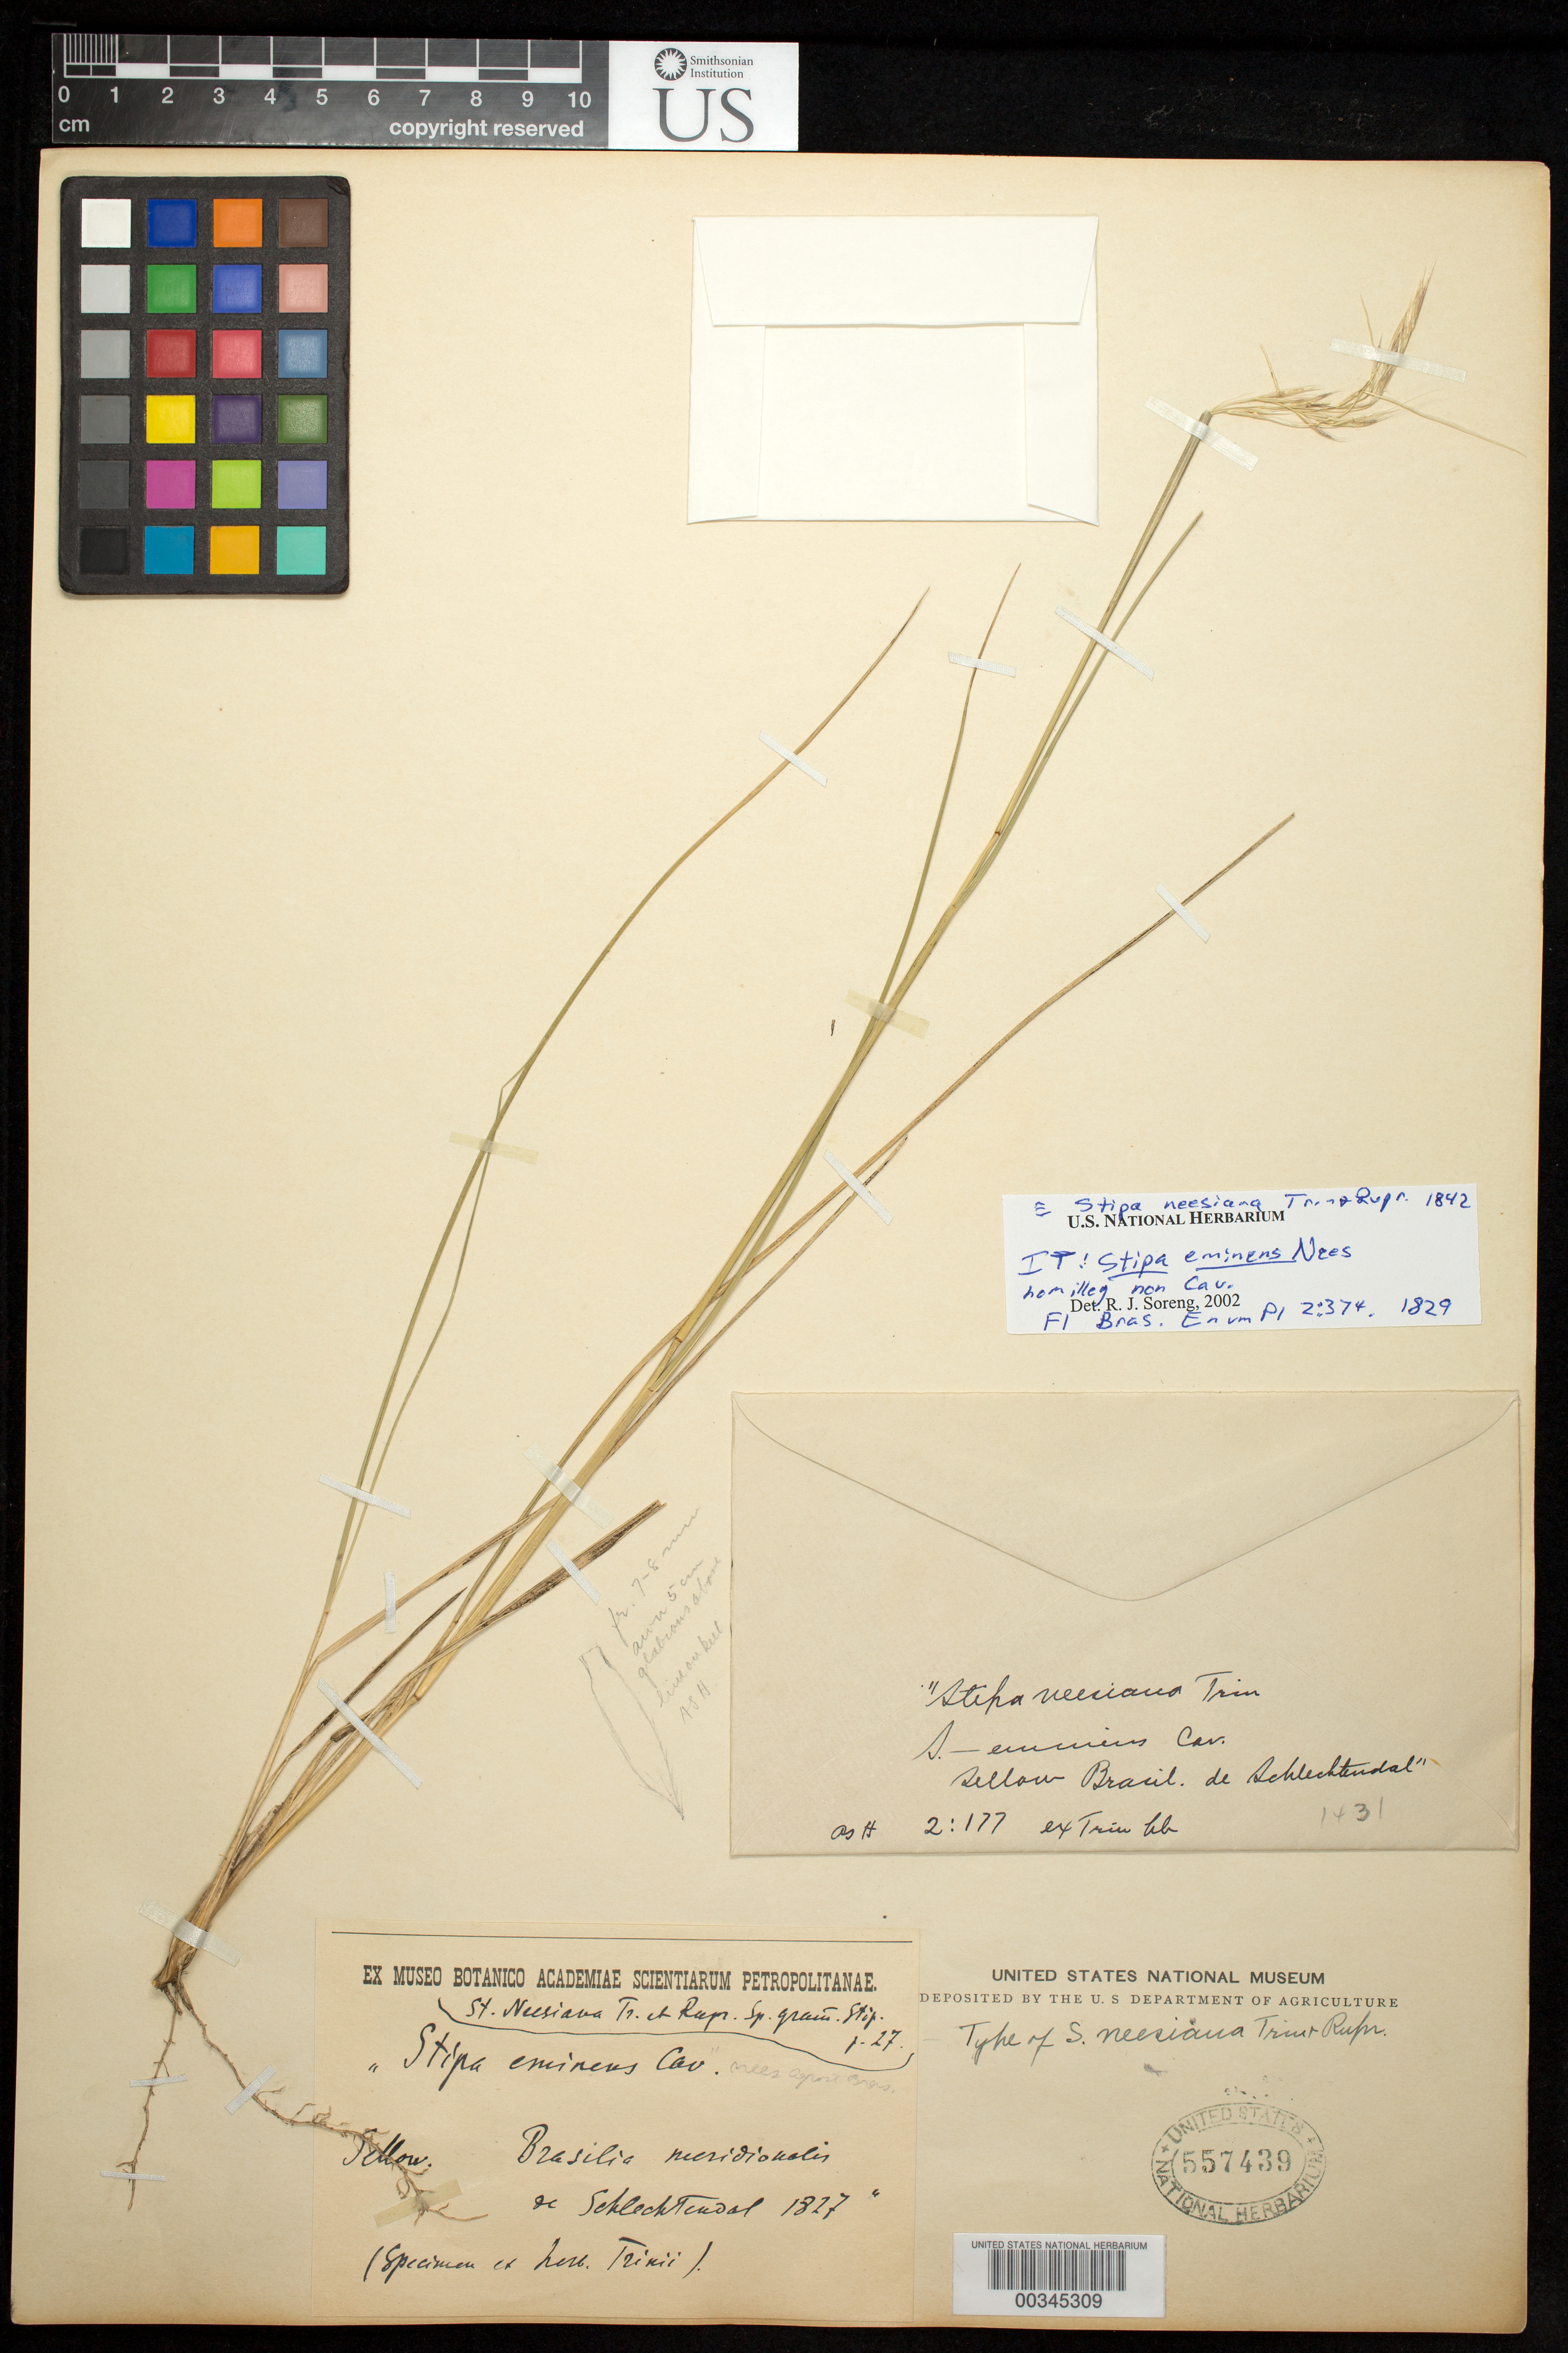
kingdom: Plantae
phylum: Tracheophyta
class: Liliopsida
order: Poales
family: Poaceae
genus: Stipa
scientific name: Stipa eminens Nees, nom. illeg.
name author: Nees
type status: Isotype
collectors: F. Sellow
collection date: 1827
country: Brazil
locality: Brazilia meridionalis, de Schlechtendal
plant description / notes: ex herb Trin.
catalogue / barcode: US 557439